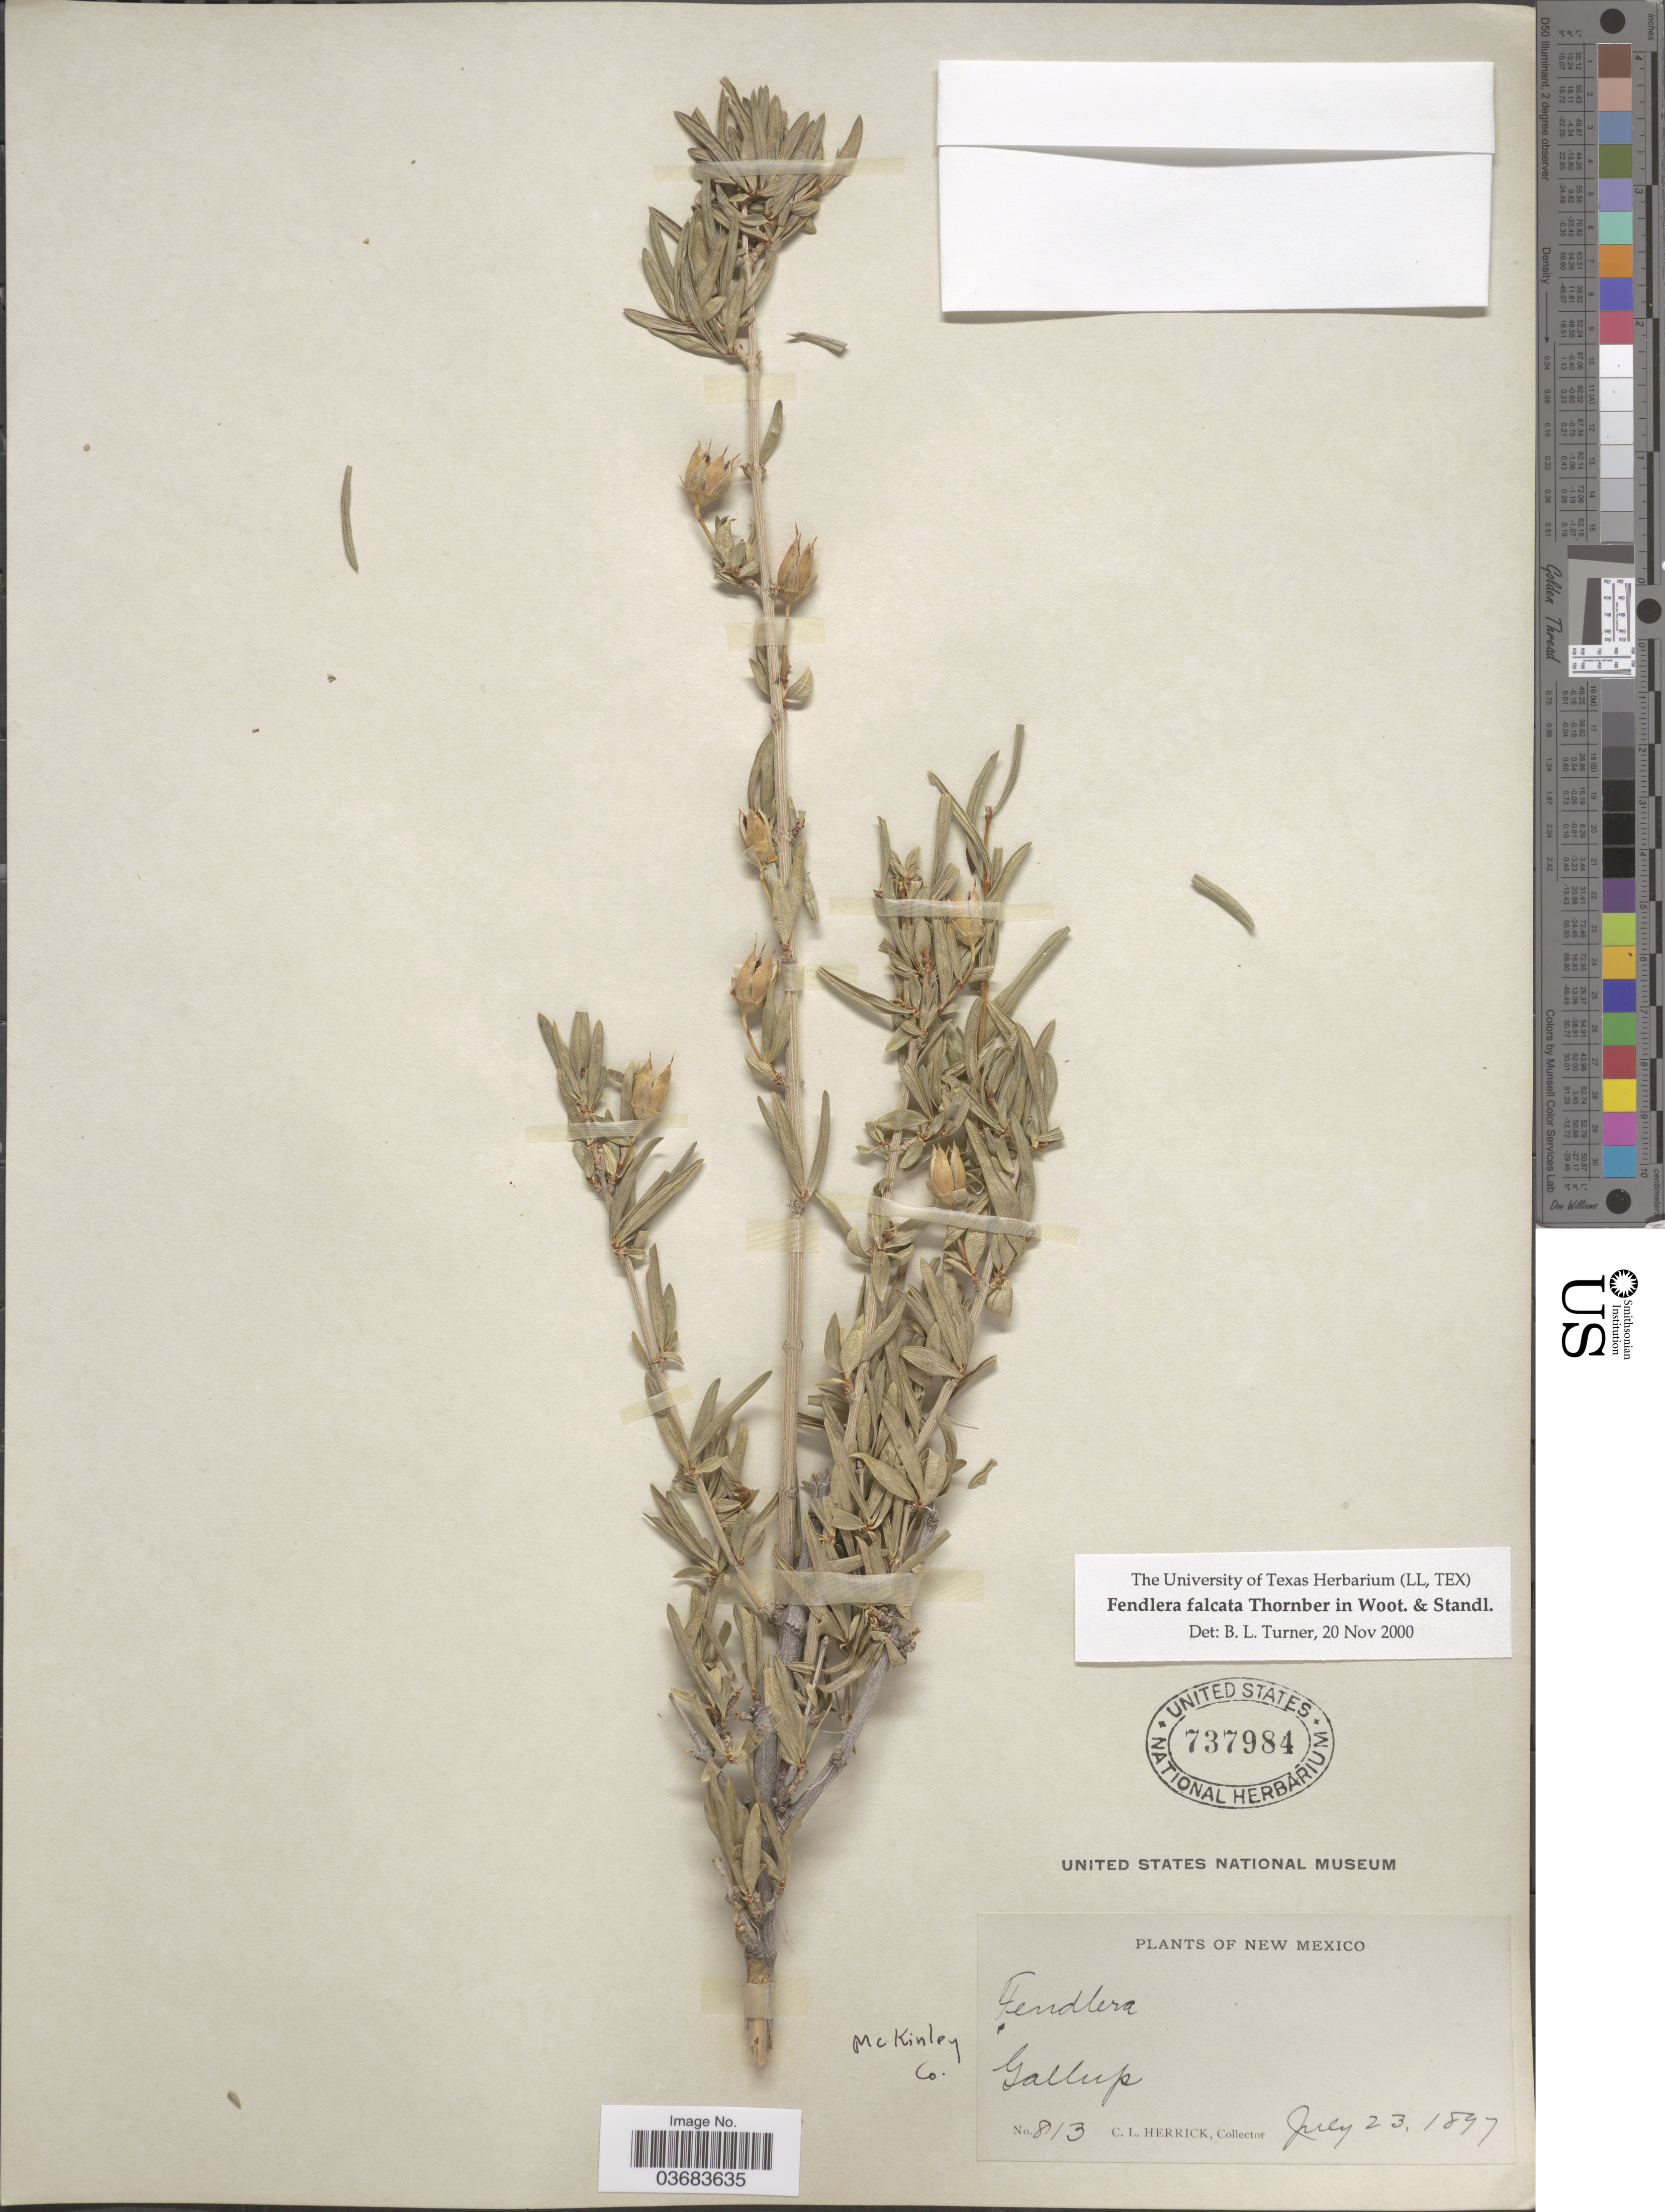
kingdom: Plantae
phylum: Tracheophyta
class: Magnoliopsida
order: Cornales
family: Hydrangeaceae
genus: Fendlera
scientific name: Fendlera rupicola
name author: Englem. & A. Gray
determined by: Strong, Mark T., (BOT), Smithsonian Institution - National Museum of Natural History (UNITED STATES)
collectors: C. Herrick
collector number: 813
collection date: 1897-07-23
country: United States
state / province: New Mexico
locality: Gallup. McKinley Co.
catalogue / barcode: US 737984